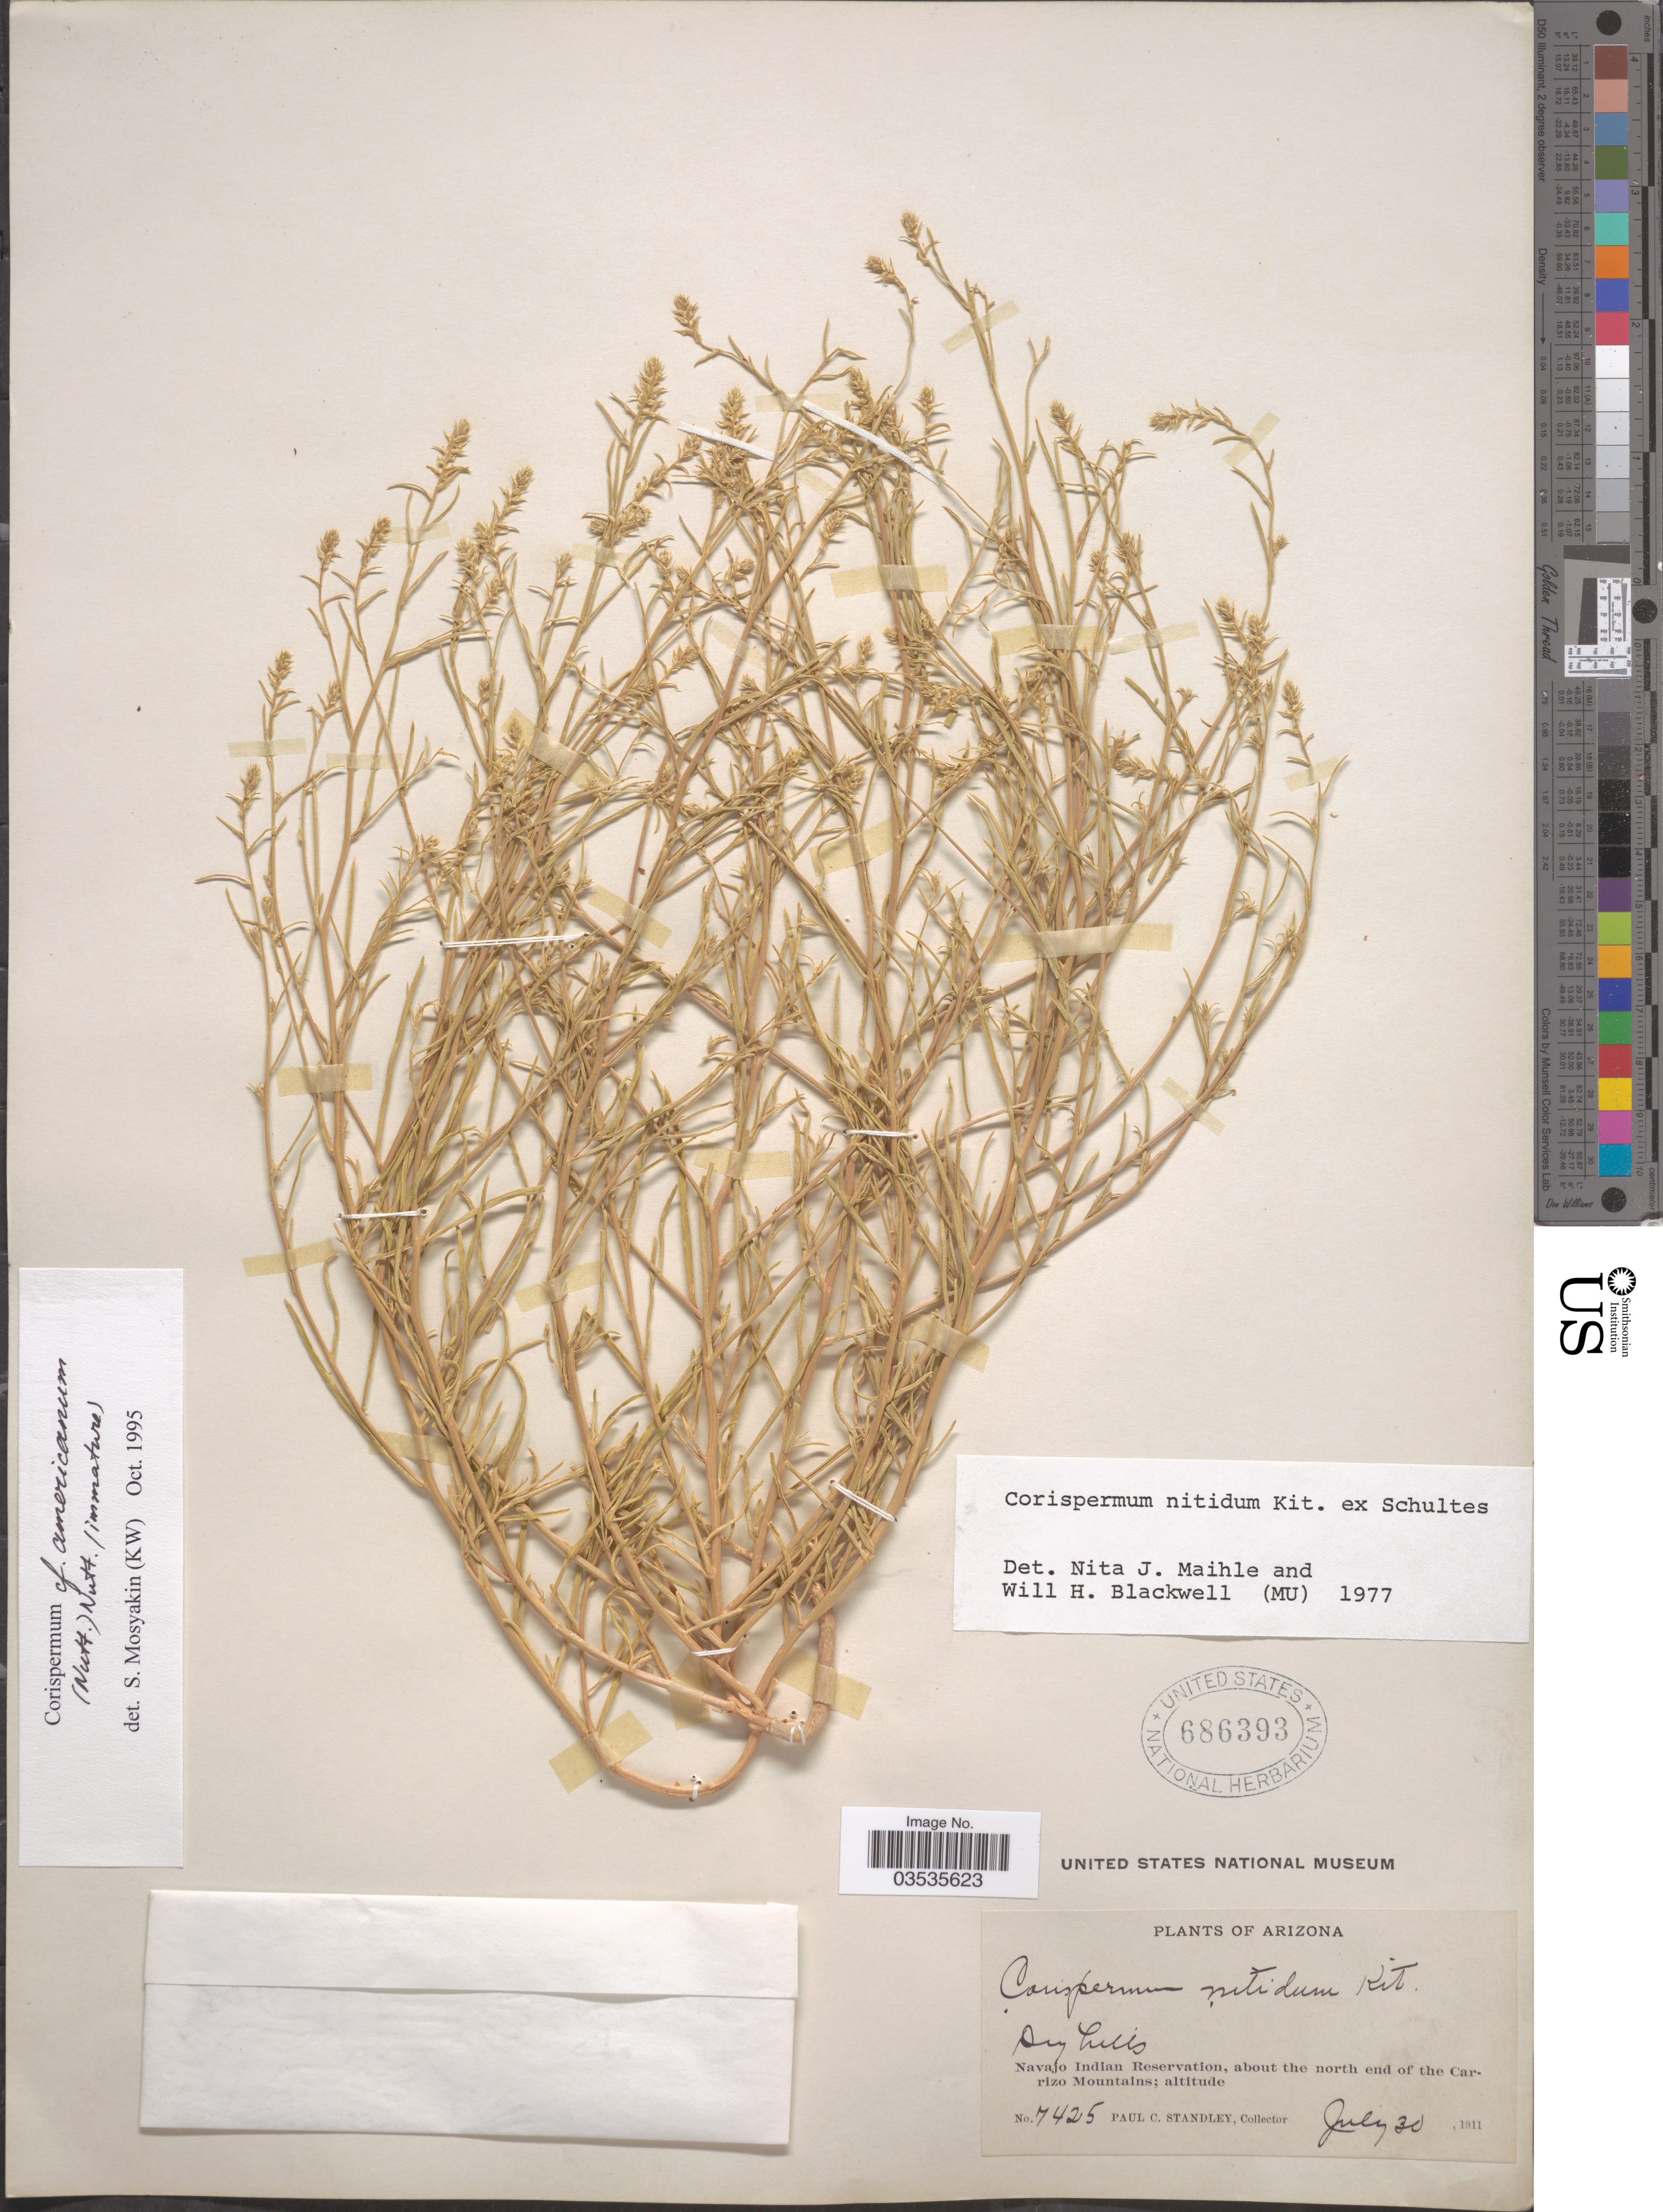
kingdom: Plantae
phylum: Tracheophyta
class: Magnoliopsida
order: Caryophyllales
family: Amaranthaceae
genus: Corispermum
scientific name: Corispermum americanum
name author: (Nutt.) Nutt.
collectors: P. C. Standley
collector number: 7425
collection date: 1911-07-30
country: United States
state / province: Arizona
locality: Navajo Indian Reservation, about the north end of the Carrizo Mountains.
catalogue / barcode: US 686393